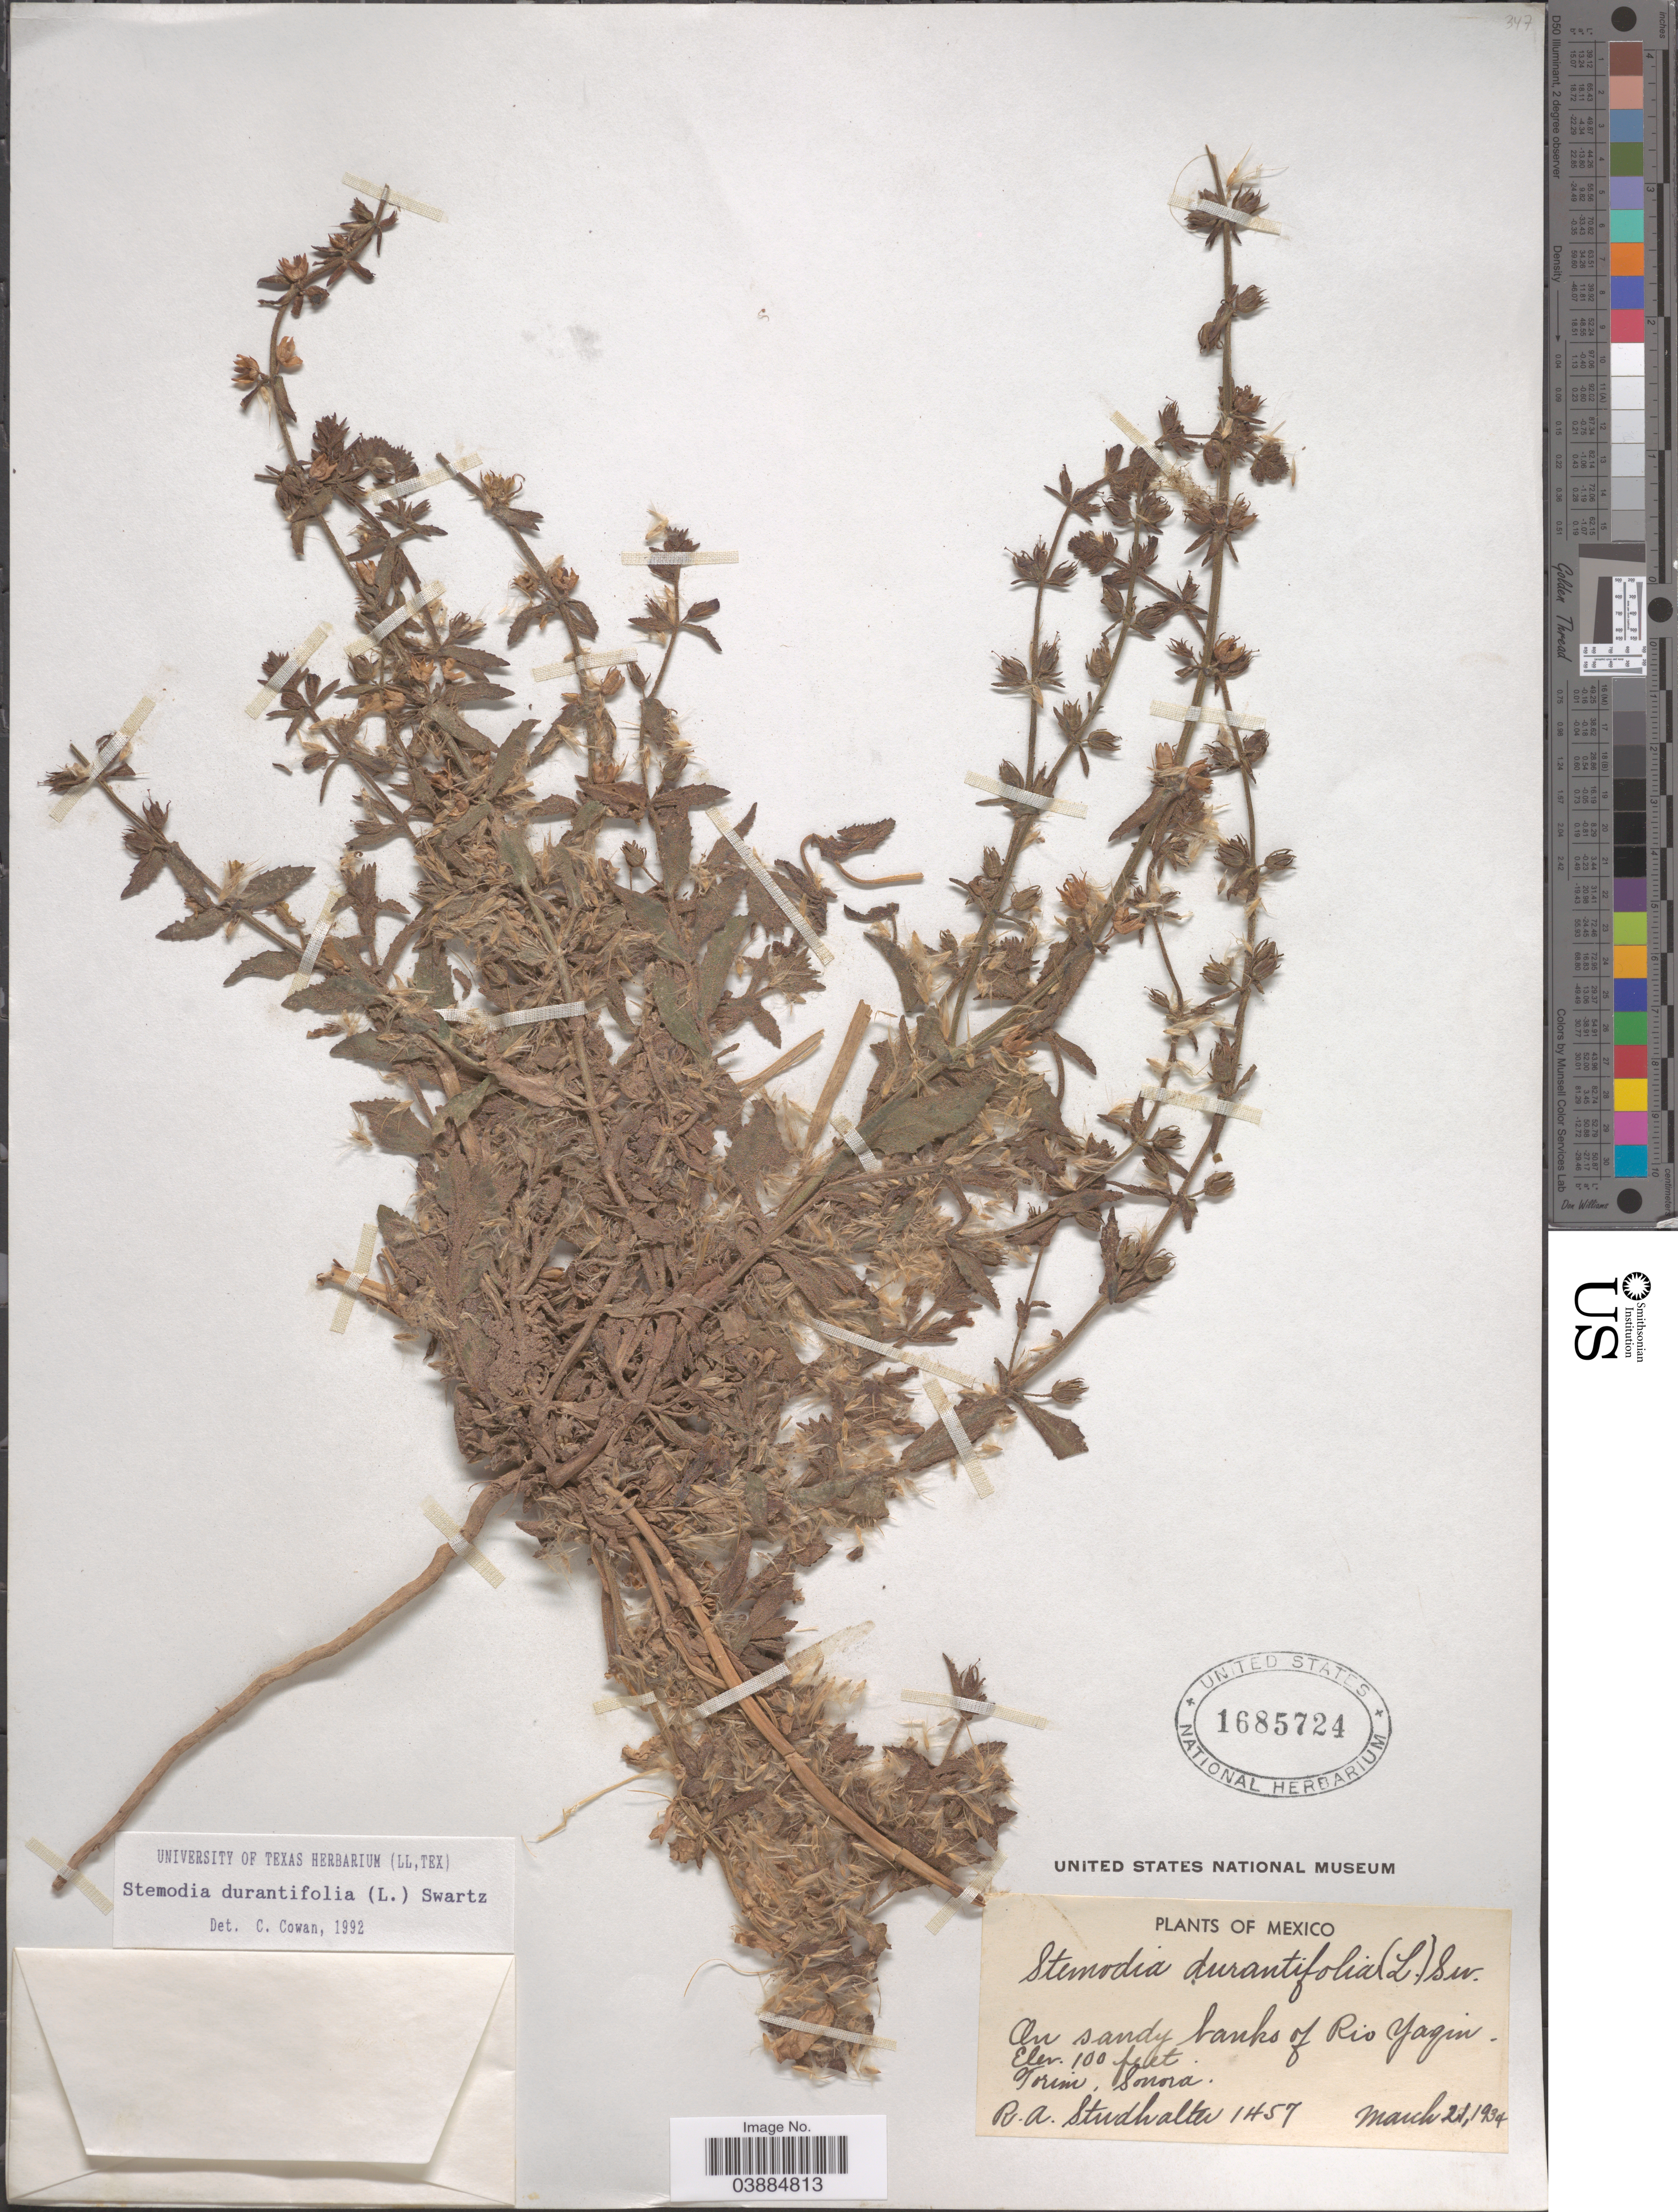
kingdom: Plantae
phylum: Tracheophyta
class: Magnoliopsida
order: Lamiales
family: Plantaginaceae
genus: Stemodia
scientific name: Stemodia durantifolia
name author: (L.) Sw.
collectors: R. Studhalter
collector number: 1457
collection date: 1934-03-21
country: Mexico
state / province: Sonora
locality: On sandy banks of Rio Yaqui. Torim.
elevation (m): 30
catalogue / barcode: US 1685724